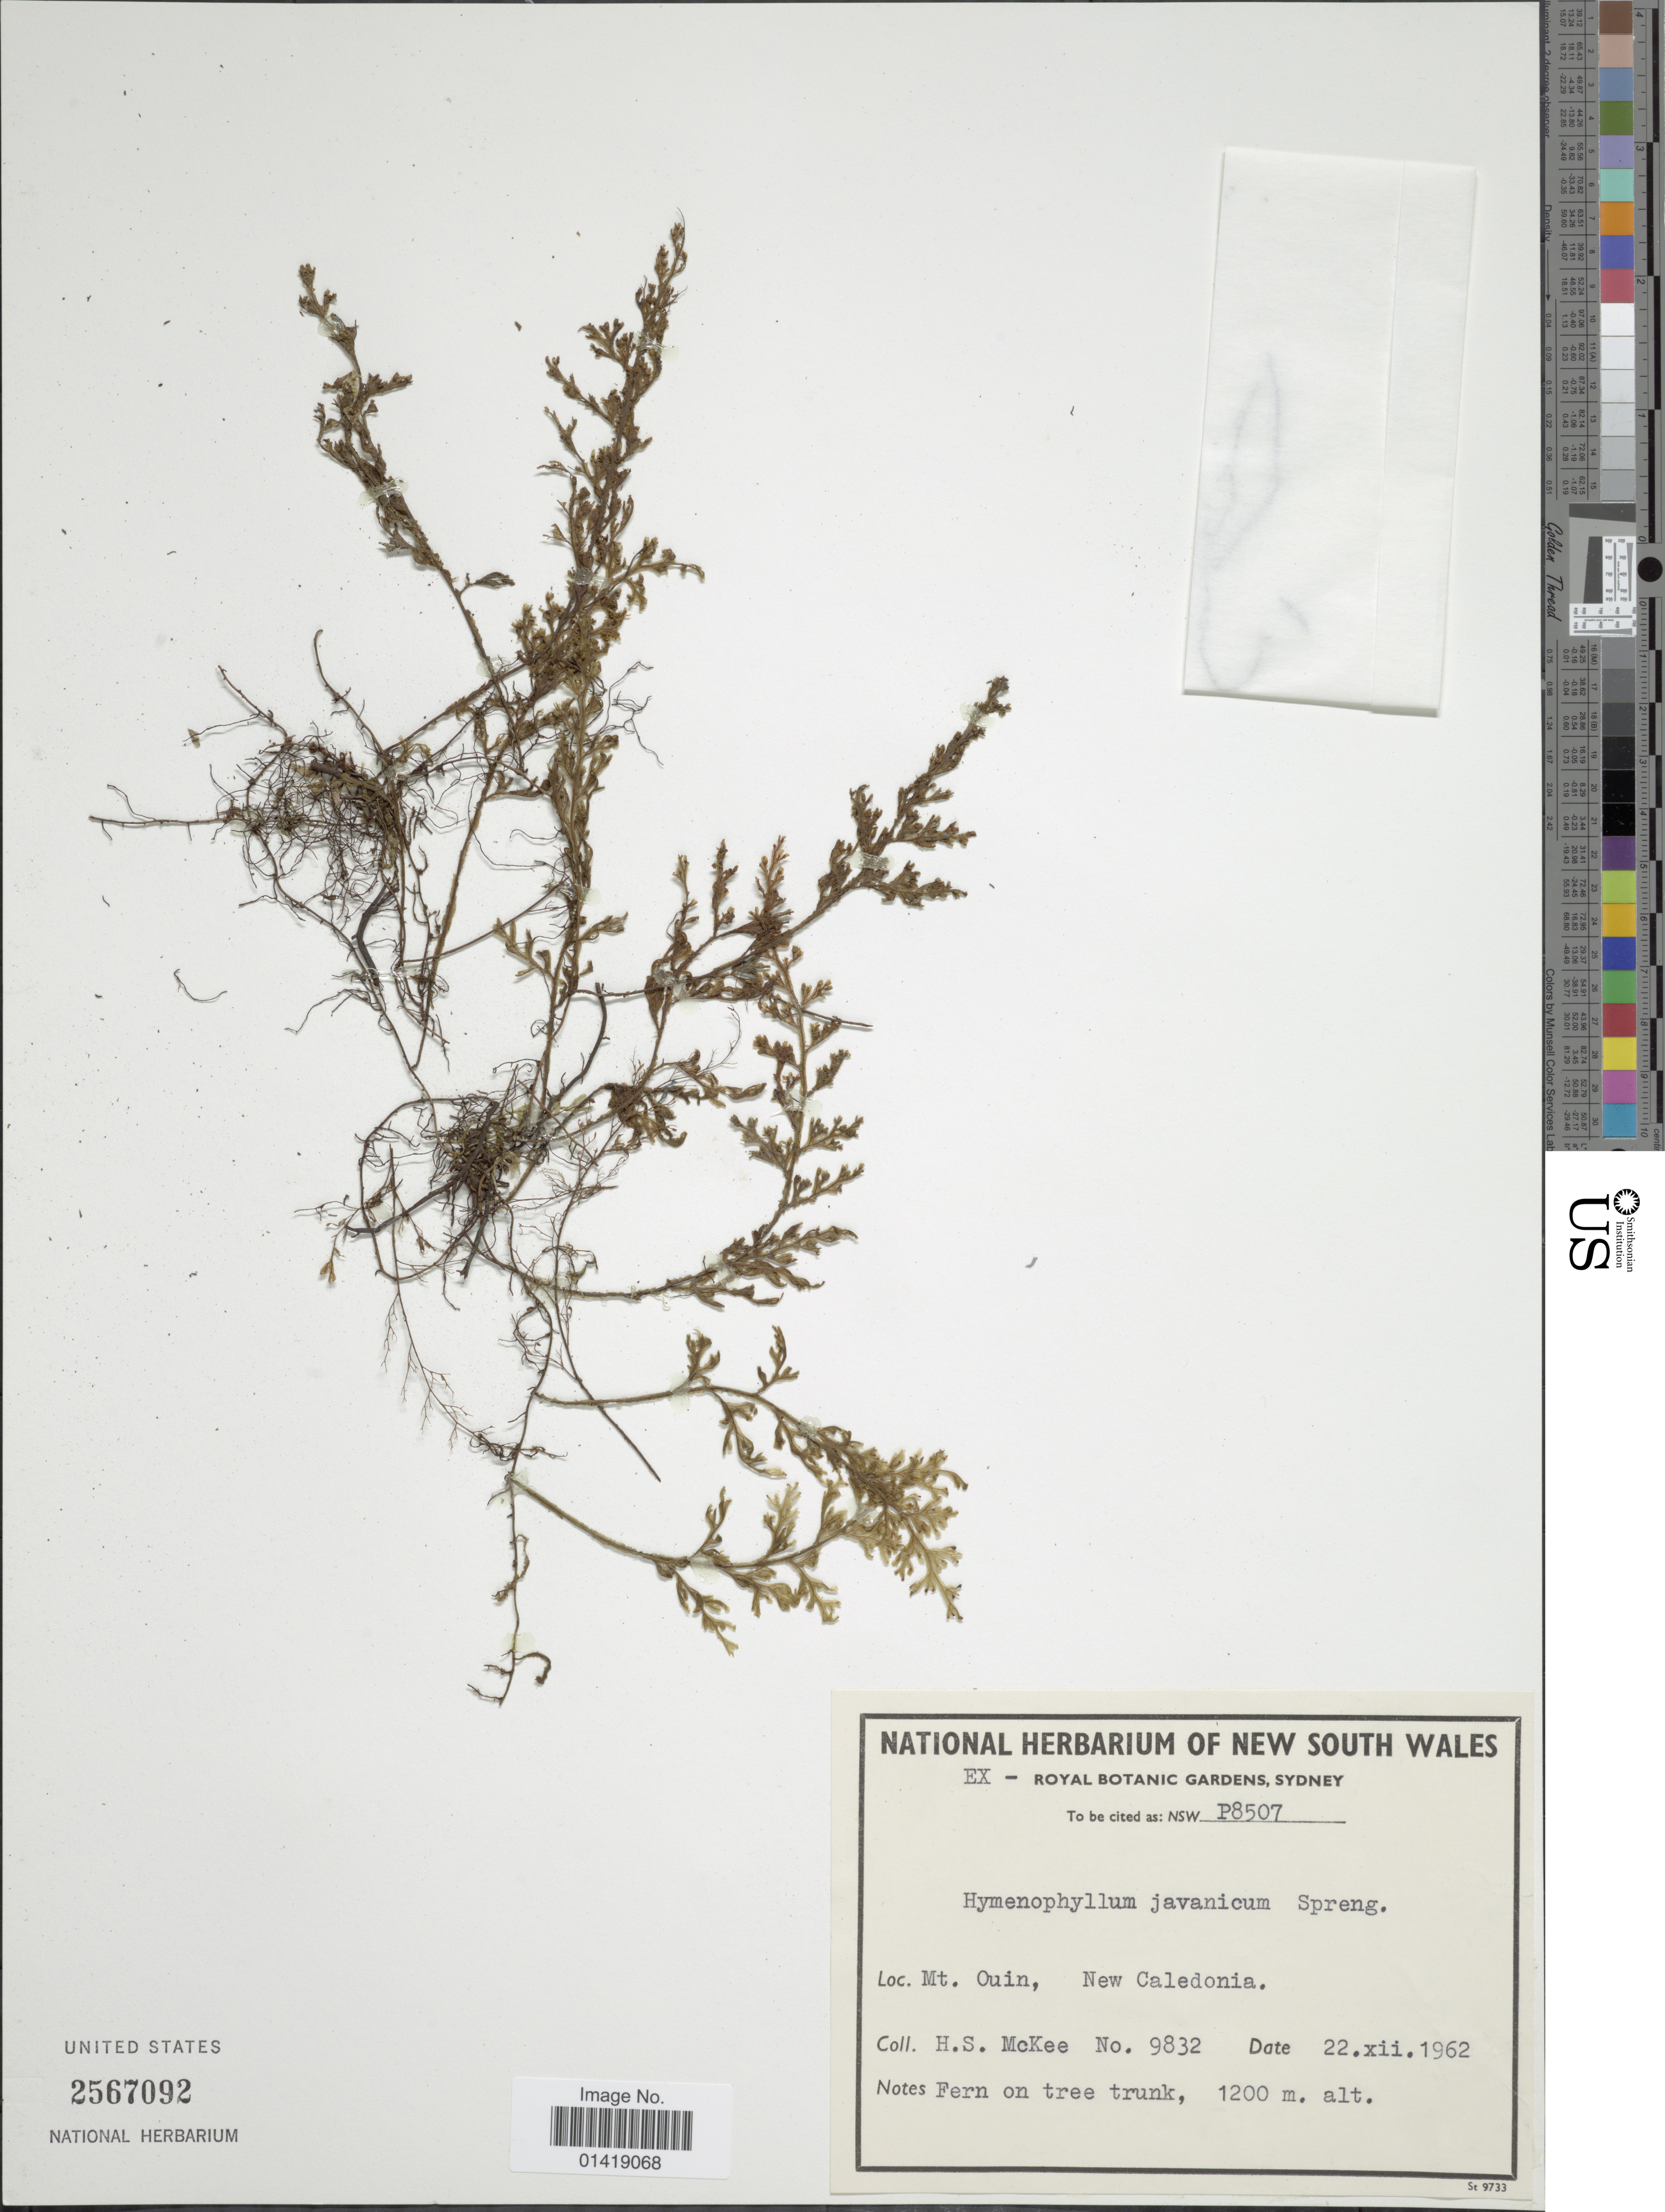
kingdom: Plantae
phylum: Tracheophyta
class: Polypodiopsida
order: Hymenophyllales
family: Hymenophyllaceae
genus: Hymenophyllum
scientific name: Hymenophyllum javanicum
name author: Spreng.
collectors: H. S. McKee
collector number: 9832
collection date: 1962-12-22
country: Australia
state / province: New South Wales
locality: Mt. Ouin New Caledonia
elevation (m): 1200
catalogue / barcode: US 2567092